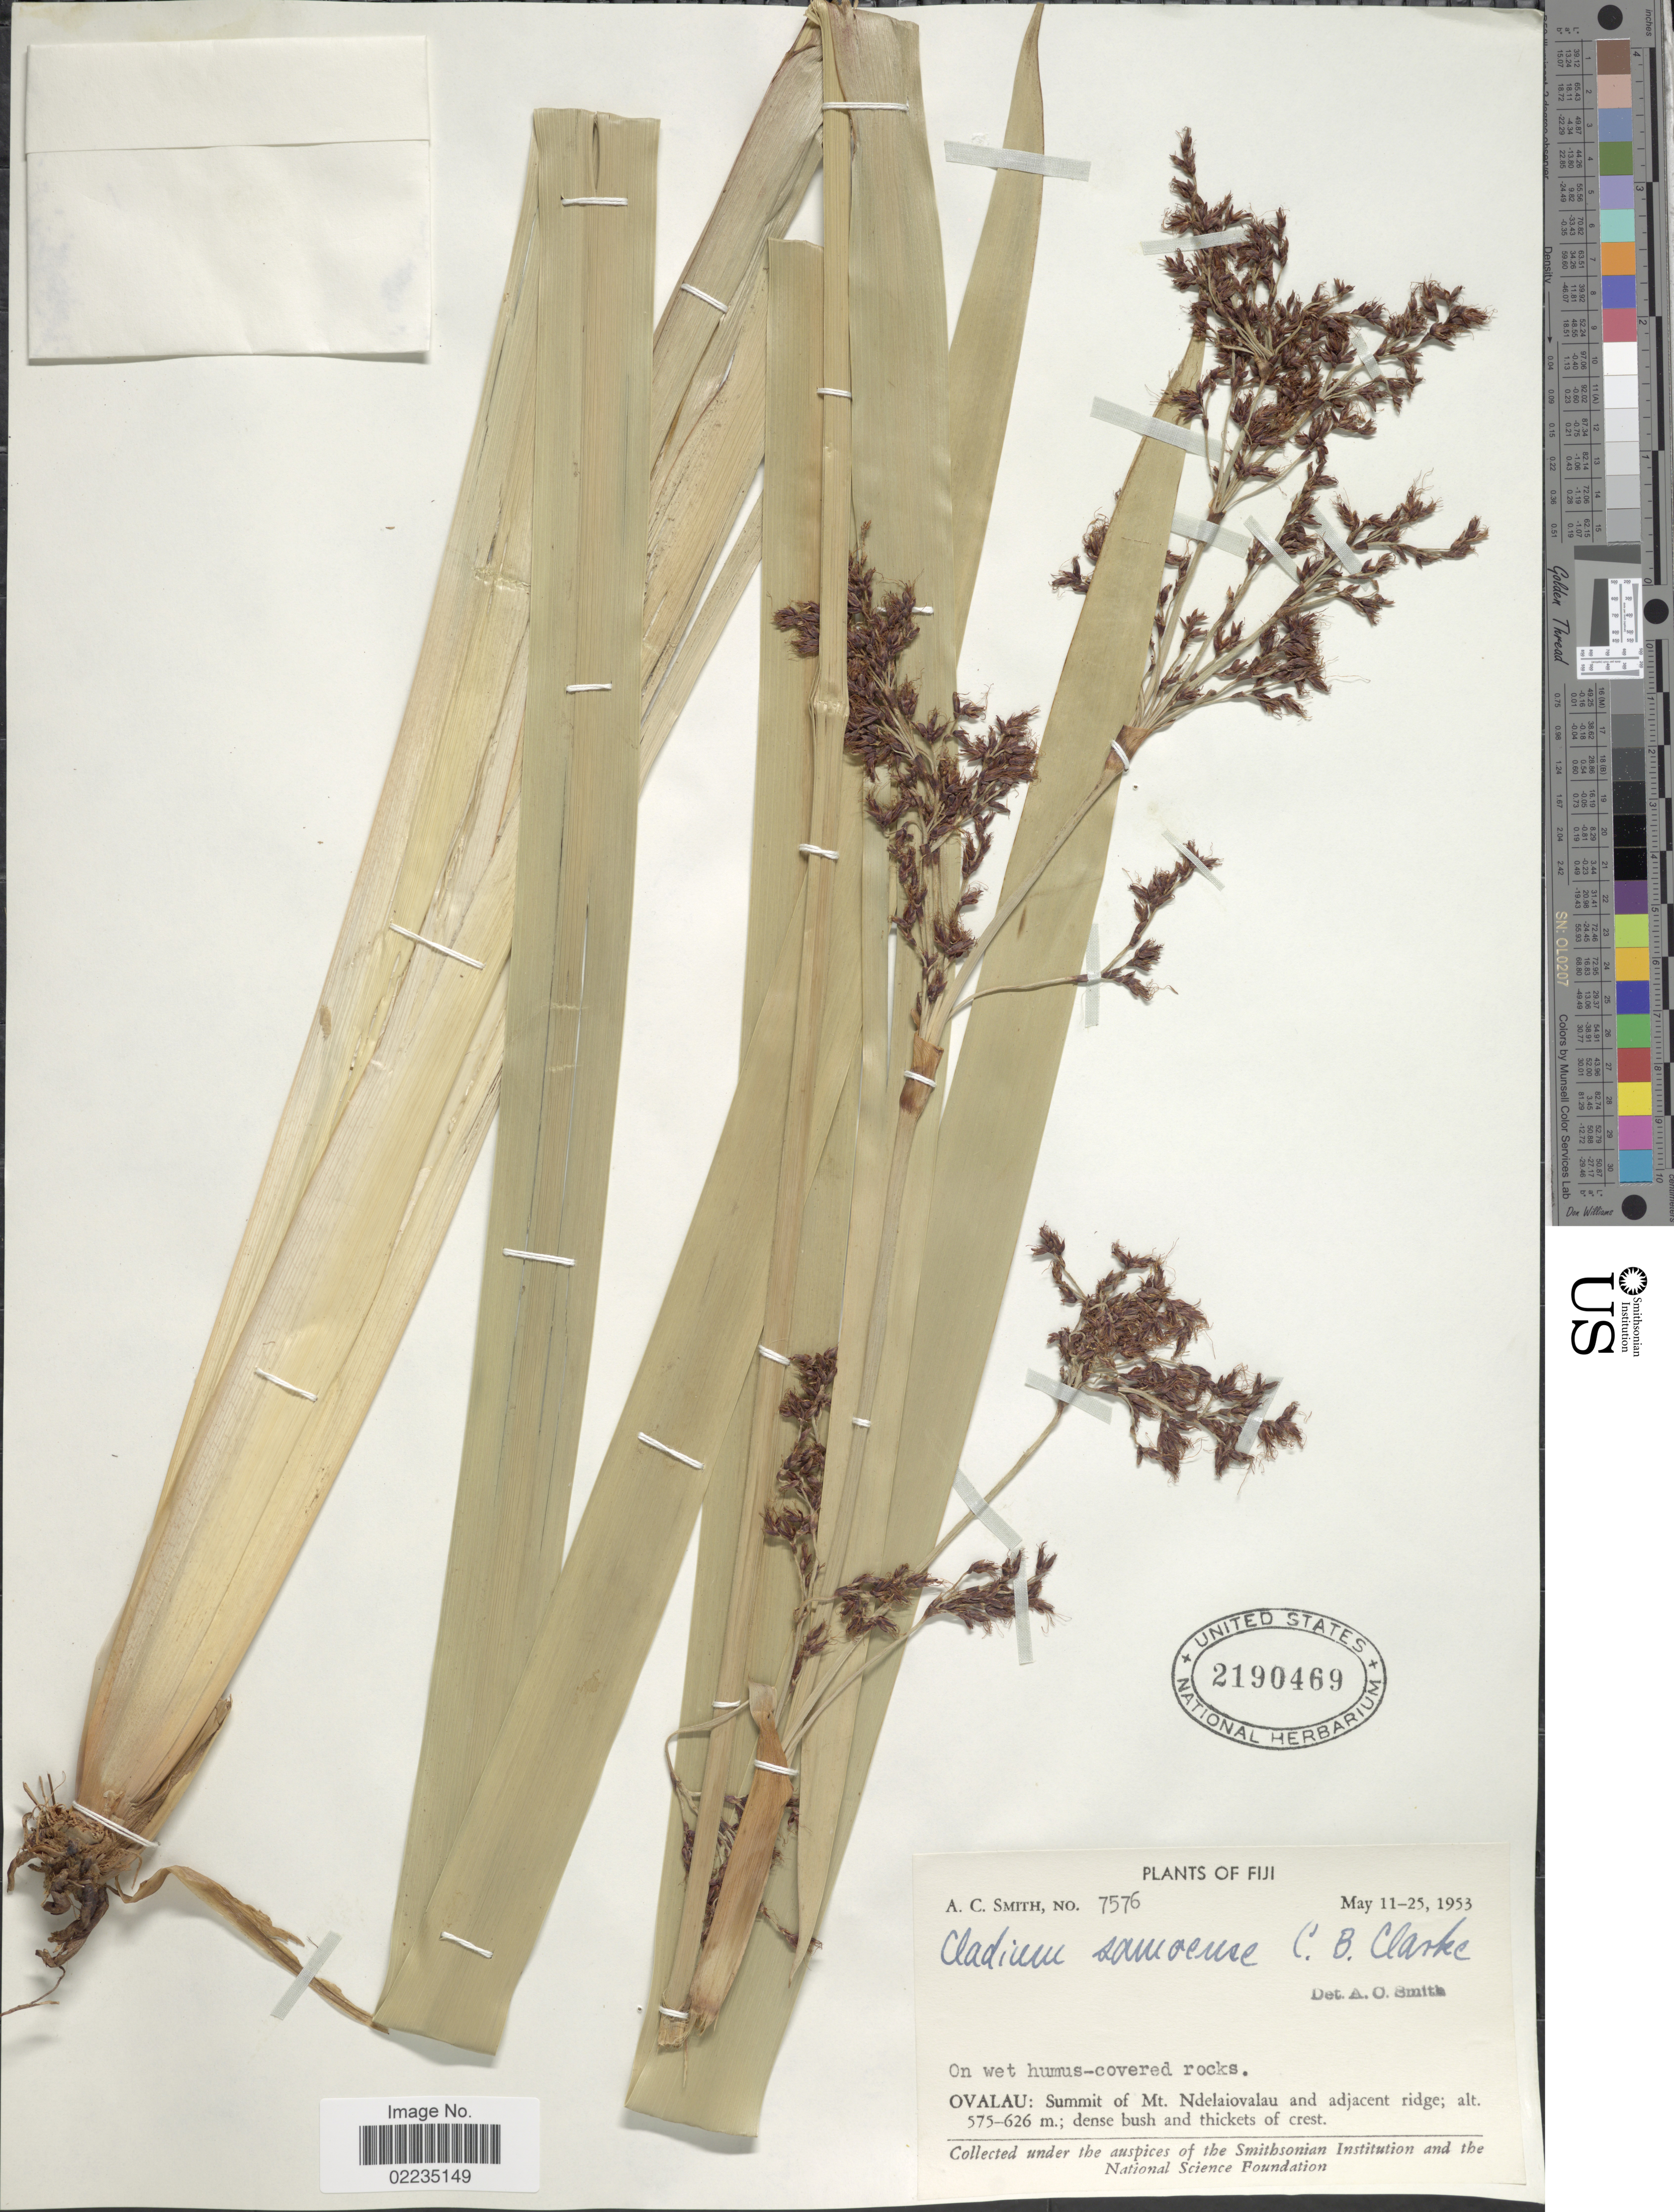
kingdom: Plantae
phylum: Tracheophyta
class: Liliopsida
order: Poales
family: Cyperaceae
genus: Machaerina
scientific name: Machaerina samoensis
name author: (C.B. Clarke) T. Koyama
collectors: A. C. Smith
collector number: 7576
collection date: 1953-05-11/1953-05-25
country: Fiji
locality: Ovalau: Summit of Mt. Ndelaiovalau and adjacent ridge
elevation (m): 575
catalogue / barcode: US 2190469